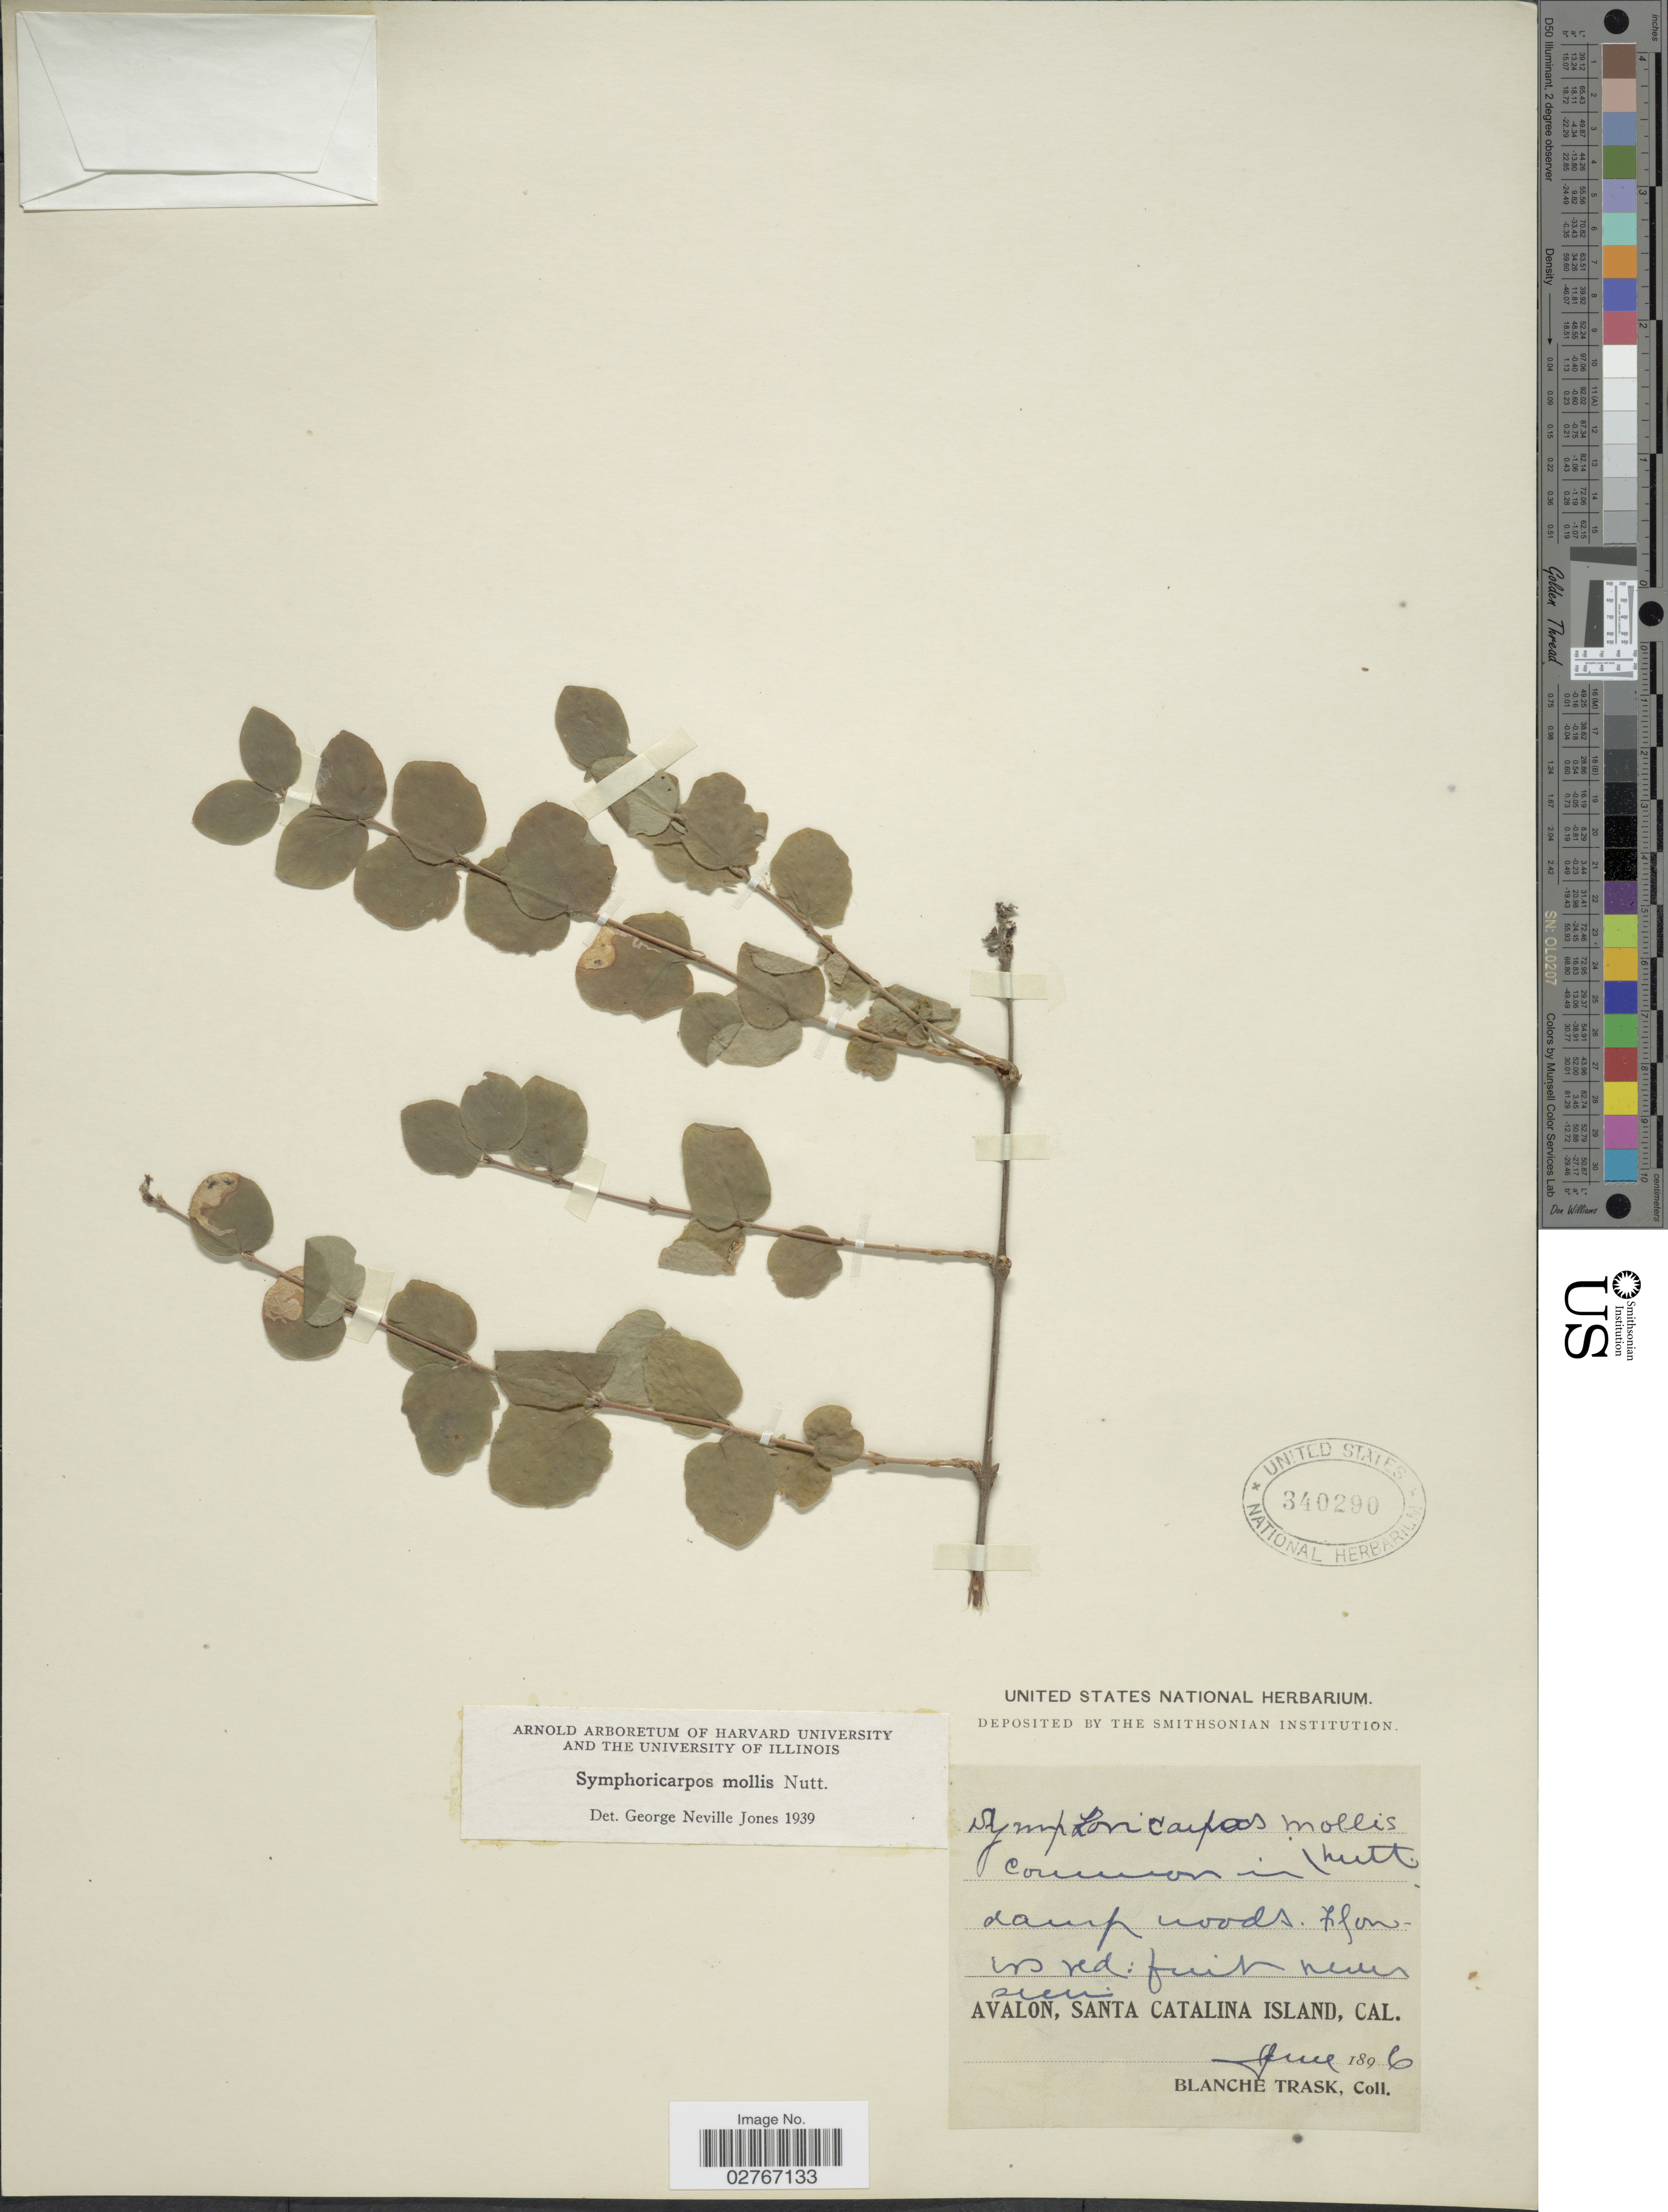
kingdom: Plantae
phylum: Tracheophyta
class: Magnoliopsida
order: Dipsacales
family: Caprifoliaceae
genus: Symphoricarpos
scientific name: Symphoricarpos mollis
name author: Nutt.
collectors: B. Trask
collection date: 1896-06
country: United States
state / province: California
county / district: Los Angeles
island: Santa Catalina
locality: Avalon, Santa Catalina Island, Cal.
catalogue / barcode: US 340290